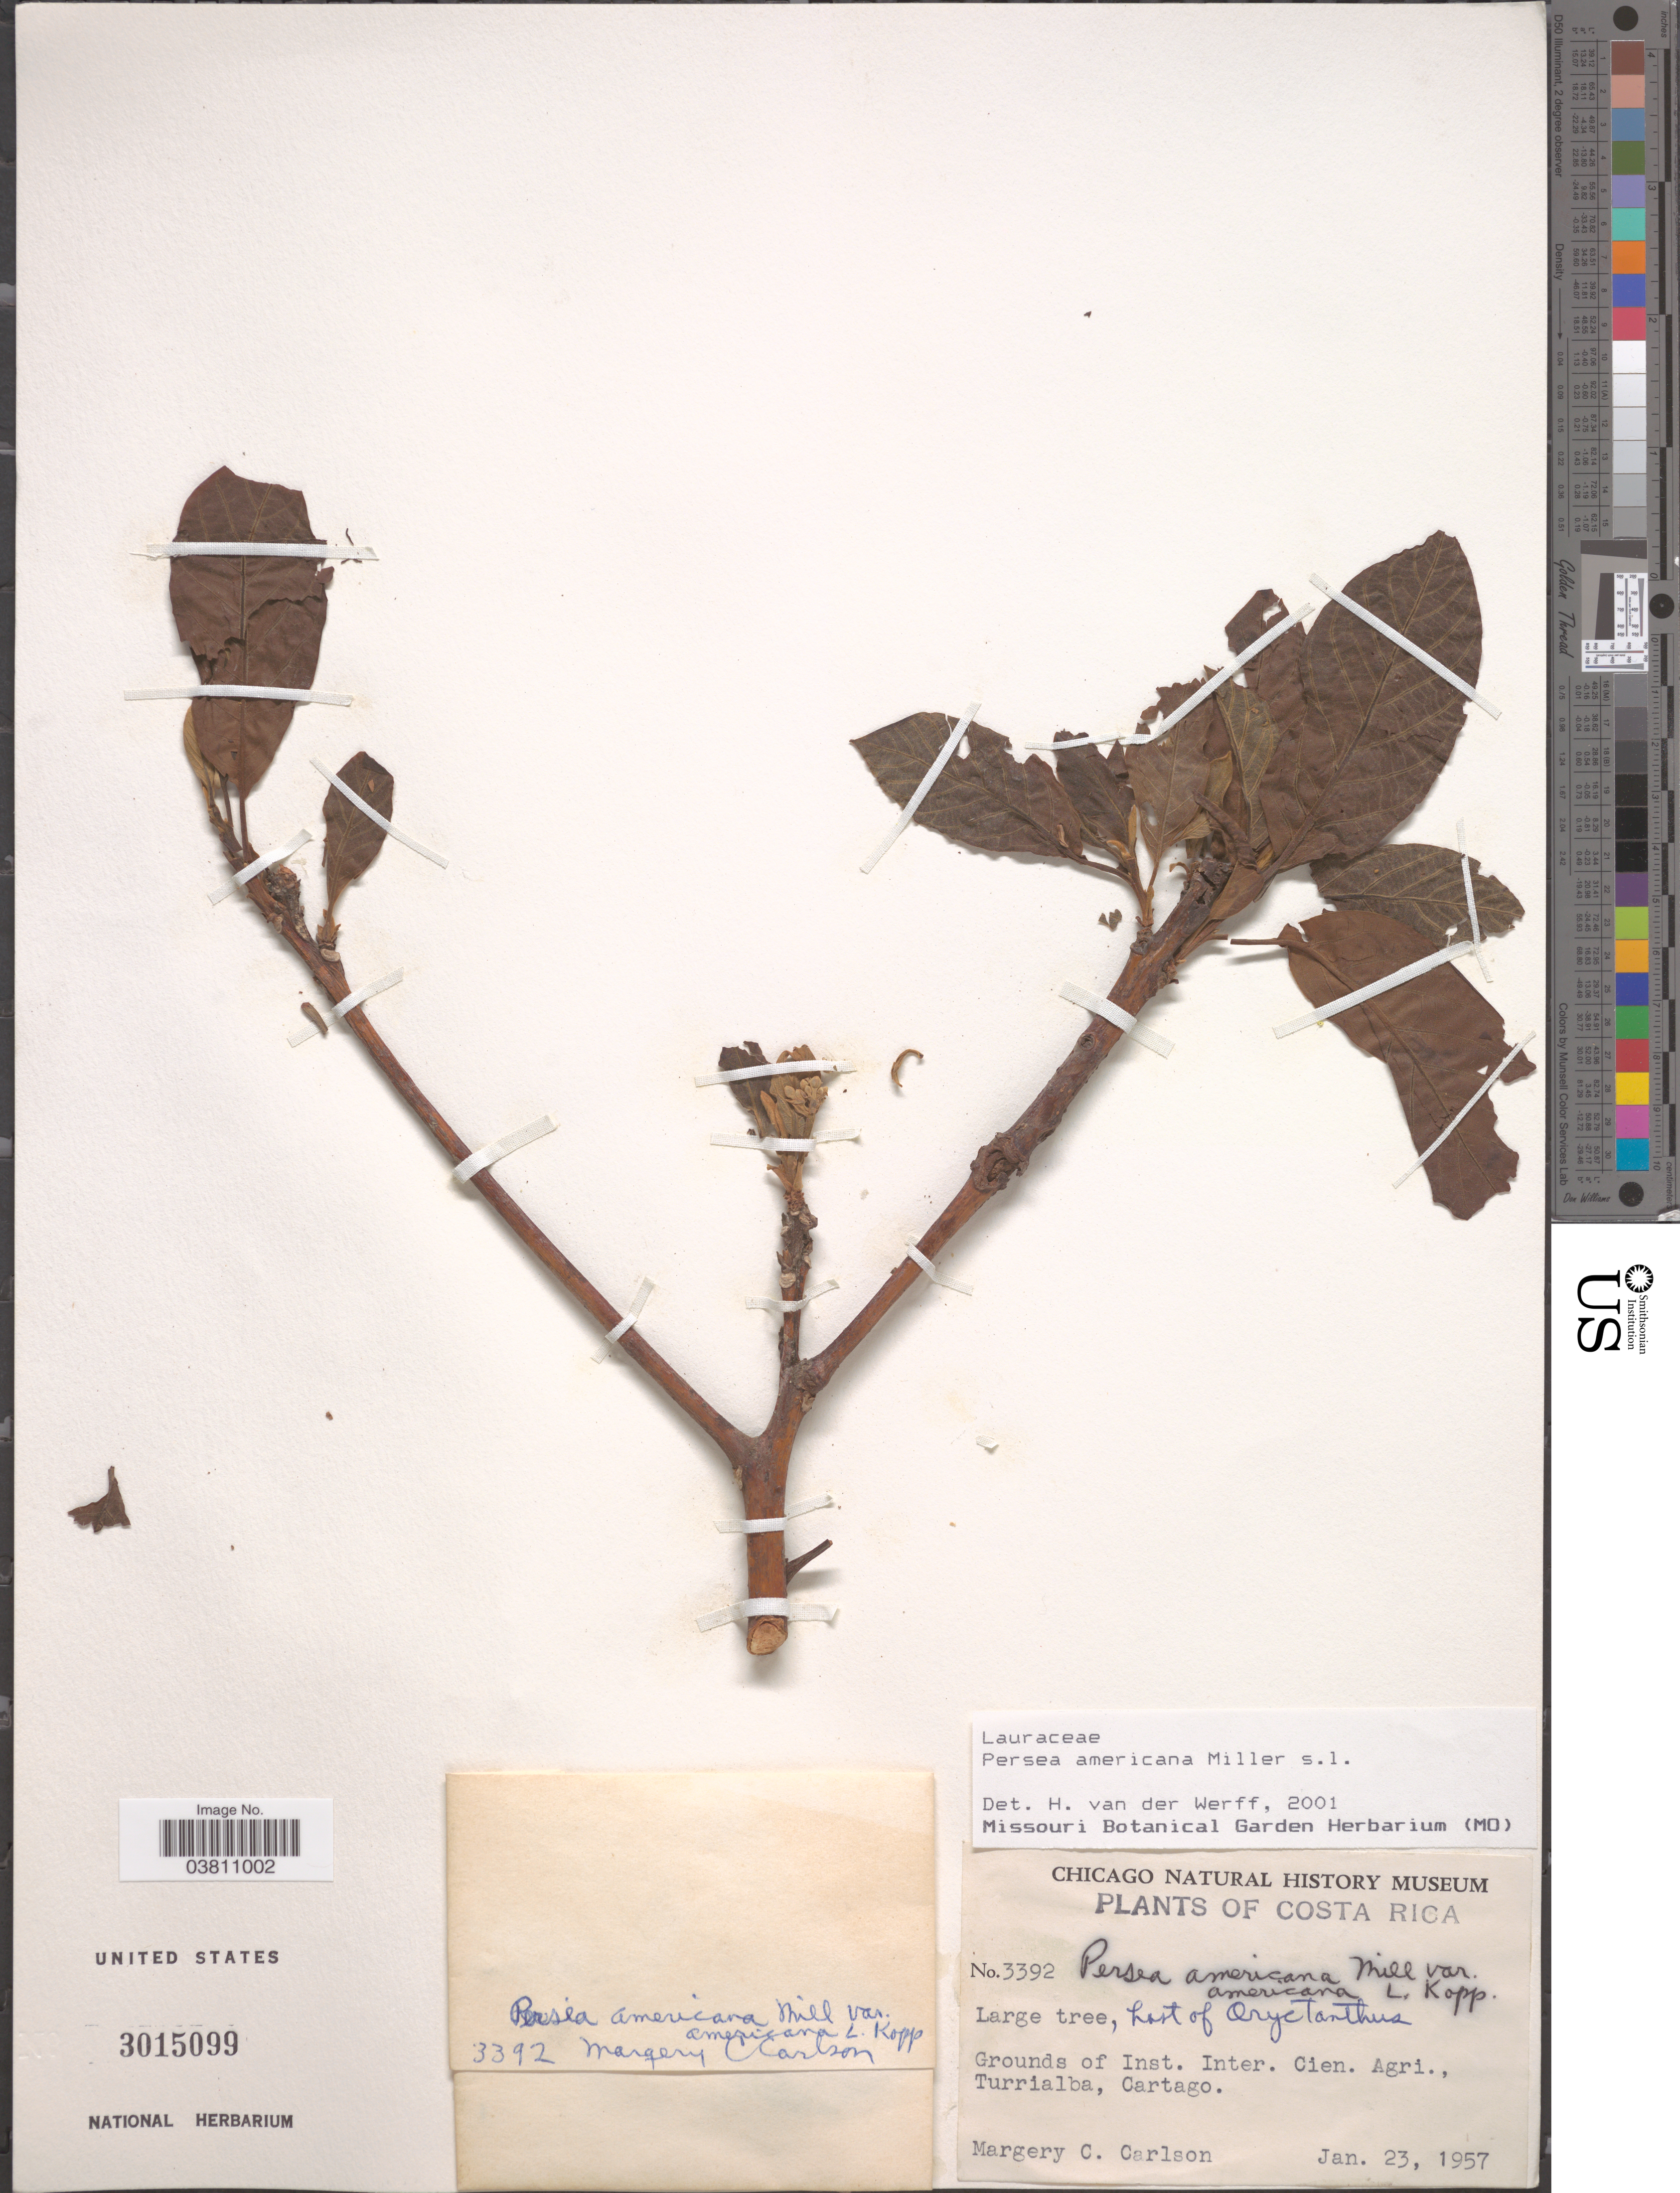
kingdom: Plantae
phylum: Tracheophyta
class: Magnoliopsida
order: Laurales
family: Lauraceae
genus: Persea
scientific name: Persea americana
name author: Mill.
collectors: M. C. Carlson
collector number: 3392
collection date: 1957-01-23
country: Costa Rica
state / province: Cartago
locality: Grounds of Inst. Inter, Cien. Agri., Turrialba.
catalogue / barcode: US 3015099